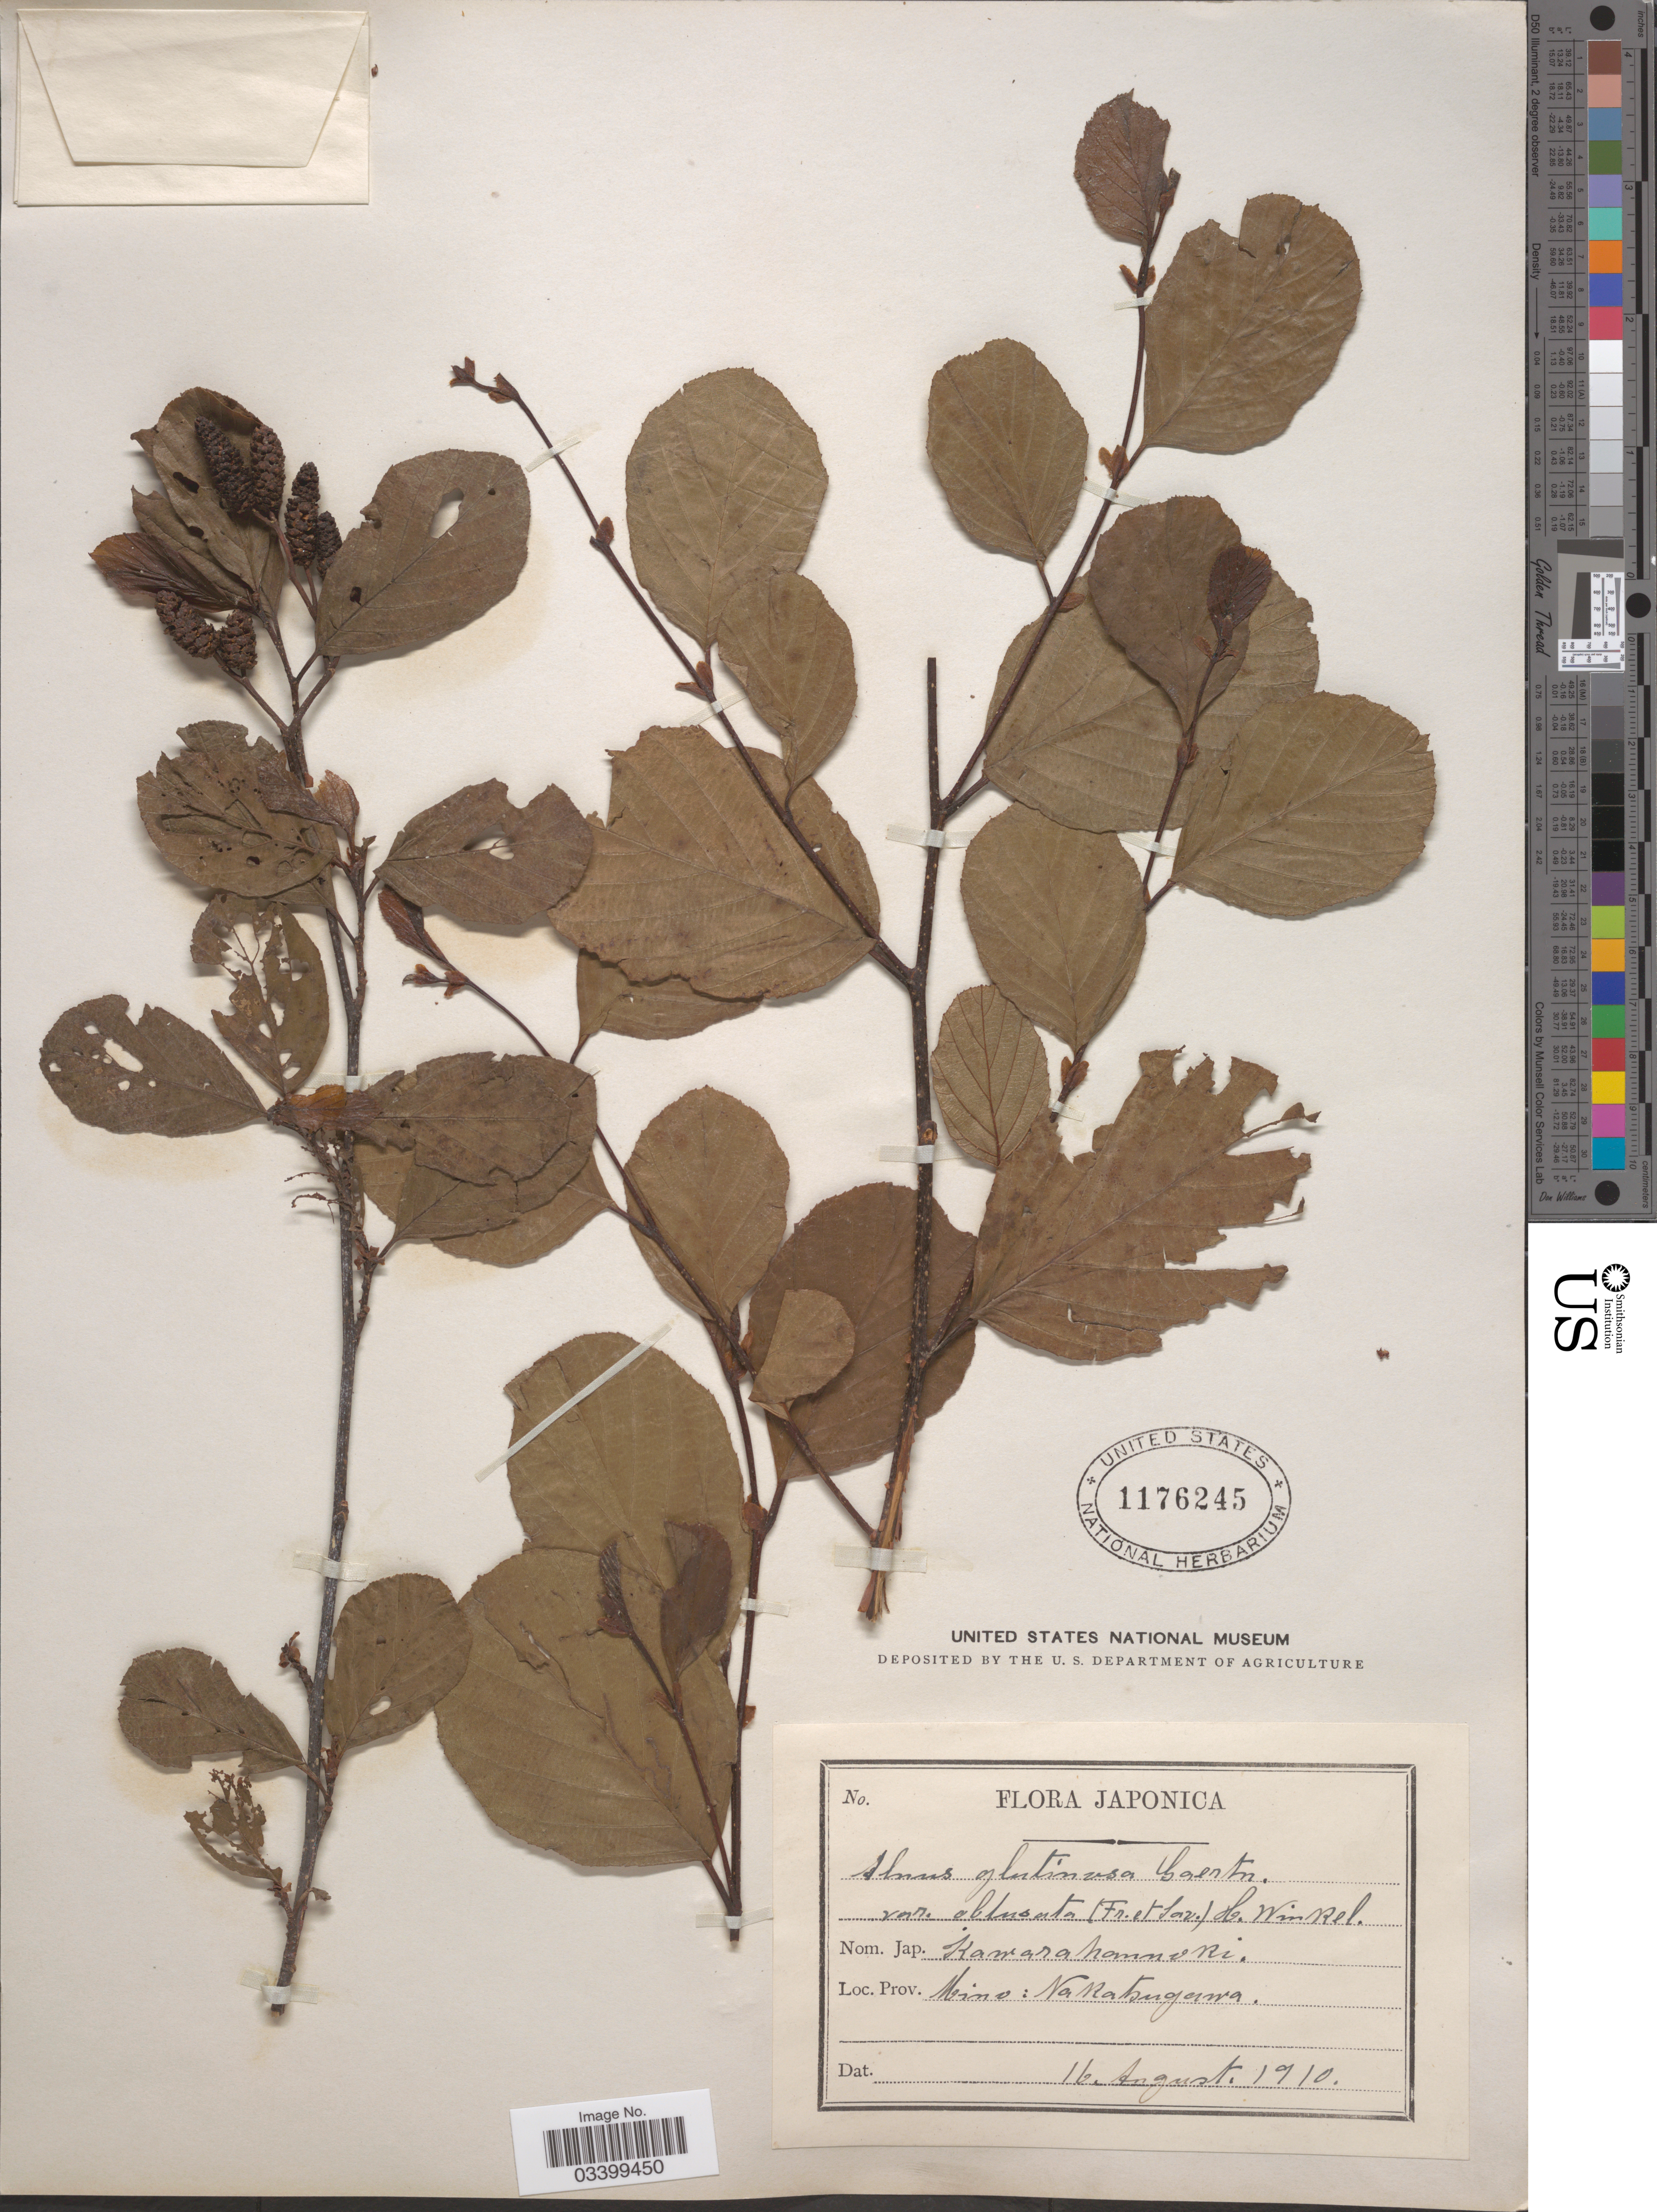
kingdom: Plantae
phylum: Tracheophyta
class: Magnoliopsida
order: Fagales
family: Betulaceae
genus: Alnus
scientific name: Alnus glutinosa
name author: (L.) Gaertn.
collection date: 1910-08-16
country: Japan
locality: Mino: Nakatsugawa.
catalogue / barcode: US 1176245